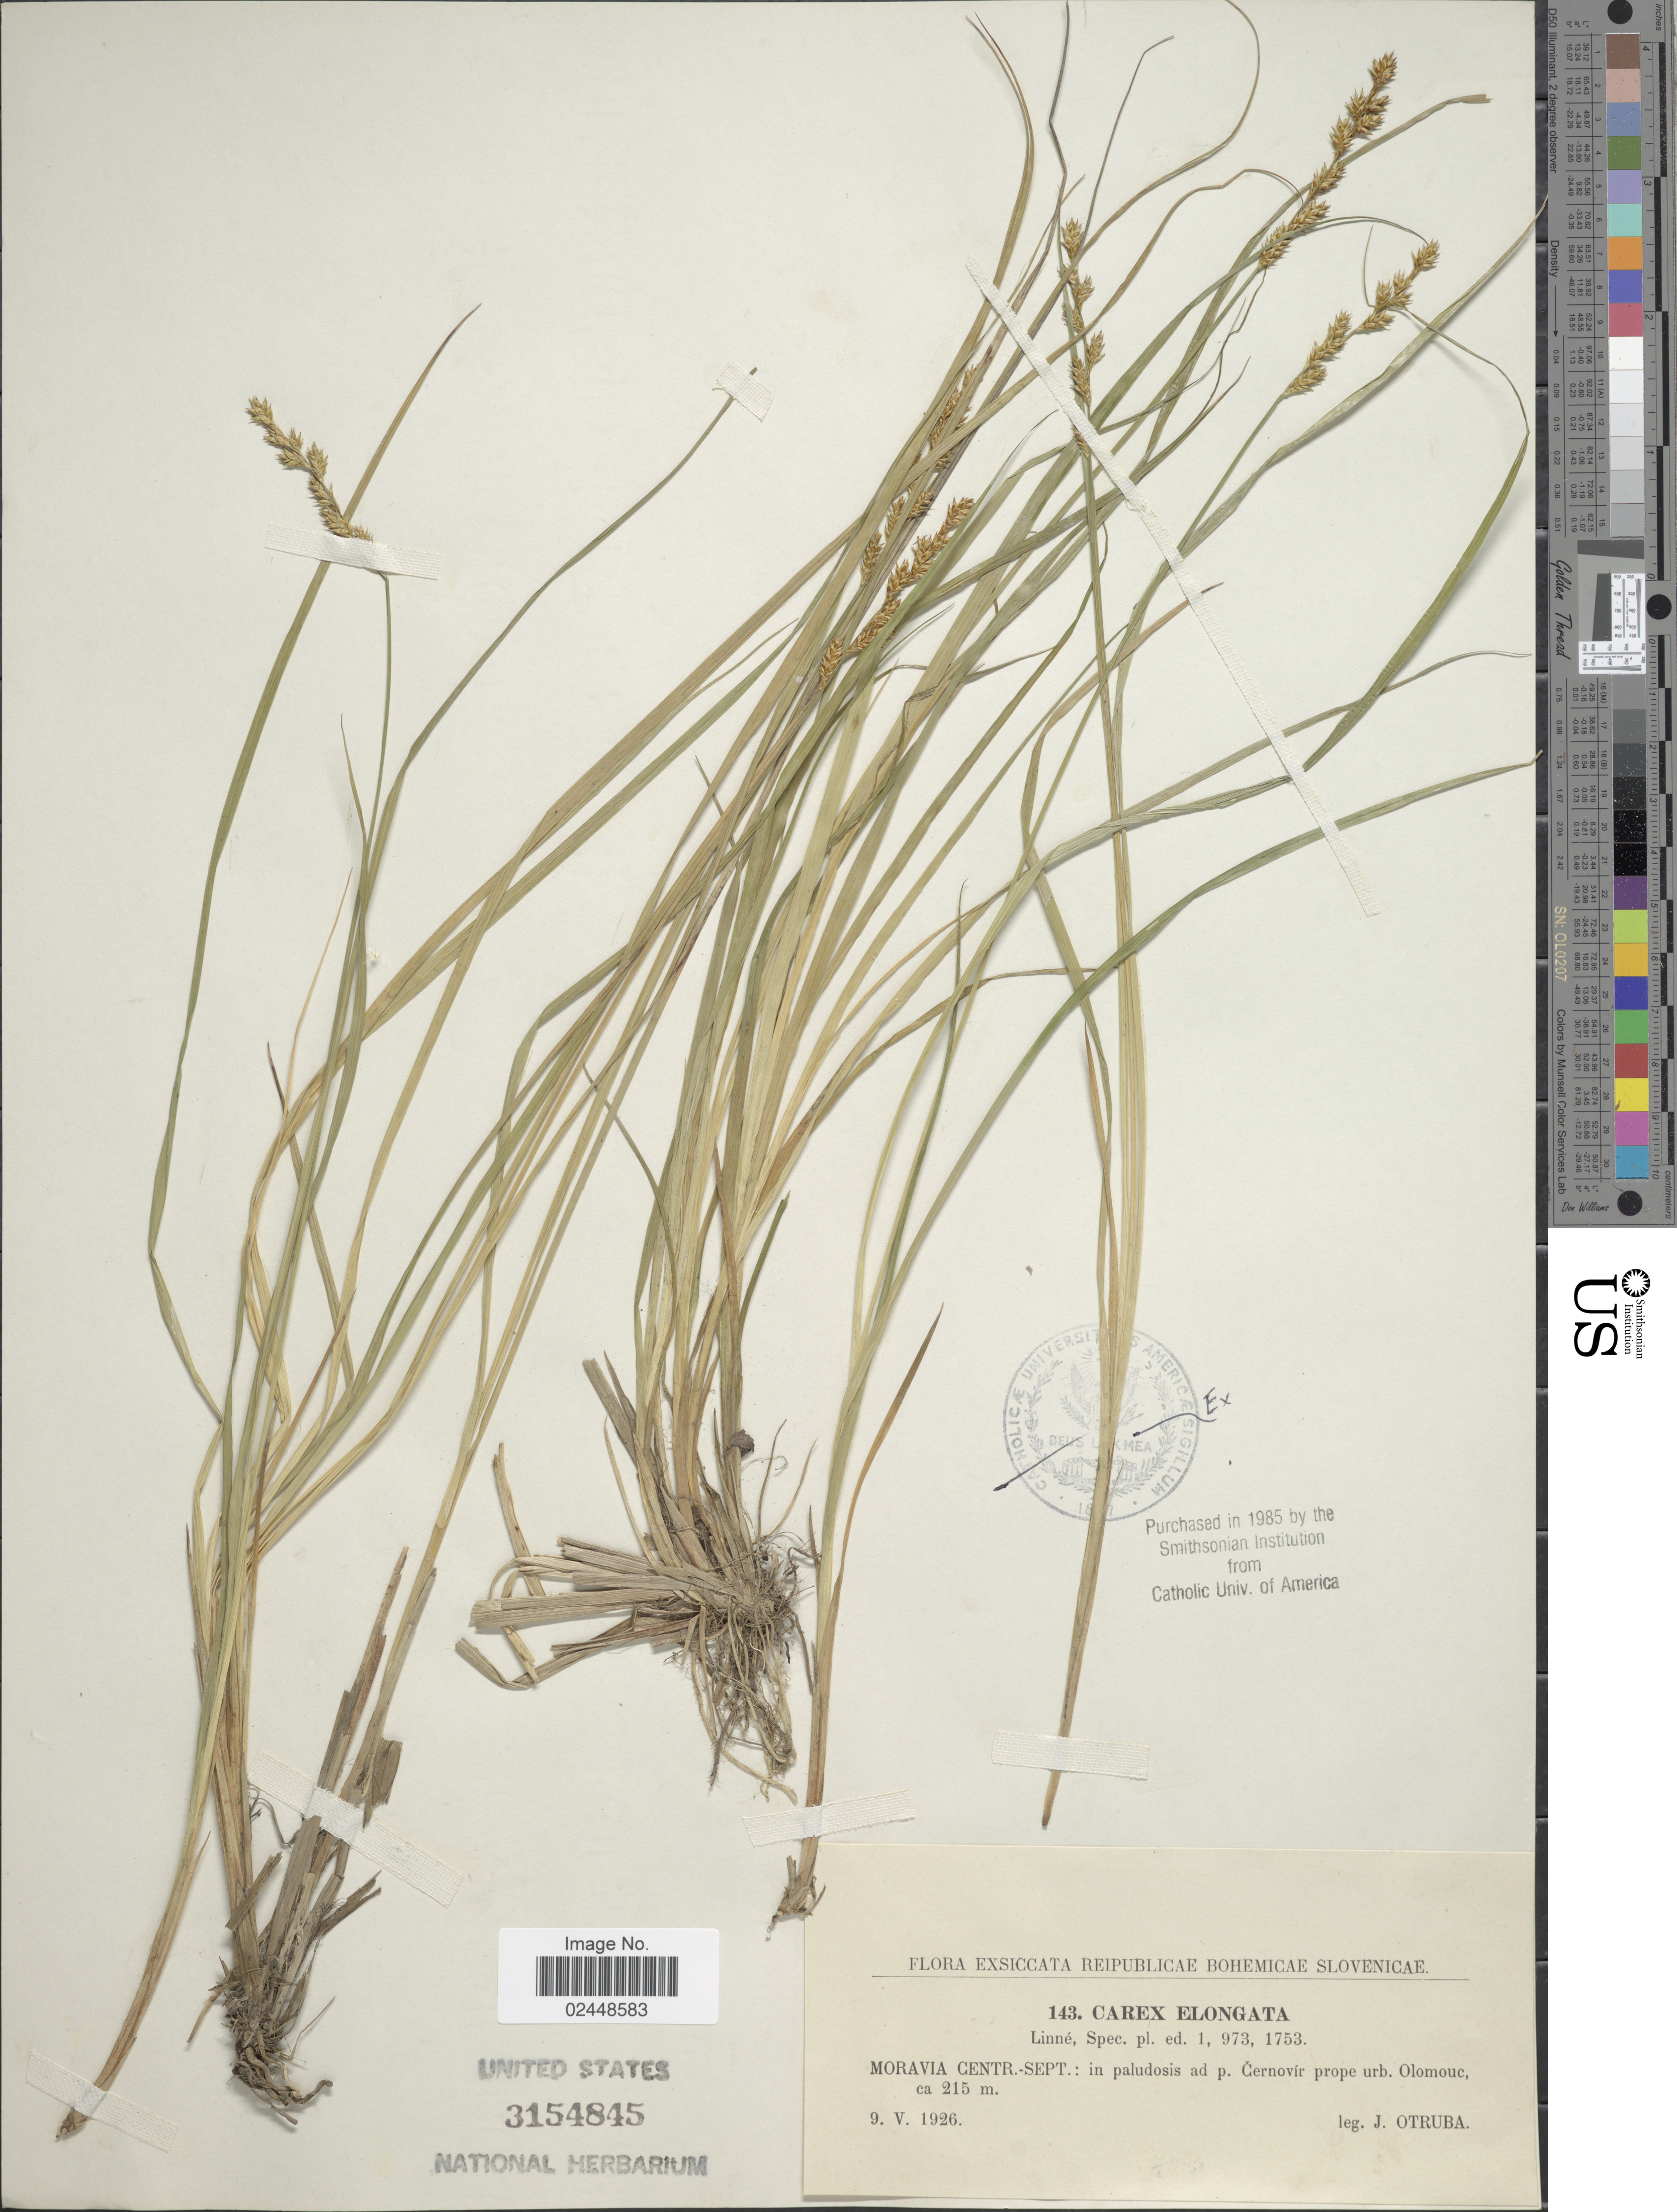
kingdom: Plantae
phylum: Tracheophyta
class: Liliopsida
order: Poales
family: Cyperaceae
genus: Carex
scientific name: Carex elongata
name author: L.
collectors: J. Otruba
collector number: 143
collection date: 1926-05-09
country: Czechia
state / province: Olomouc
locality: Reipublicae Bohemicae Slovenicae. Moravia Centr.-Sept.: in paludosis ad p. Cernovir prope urb. Olomouc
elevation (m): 215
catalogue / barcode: US 3154845